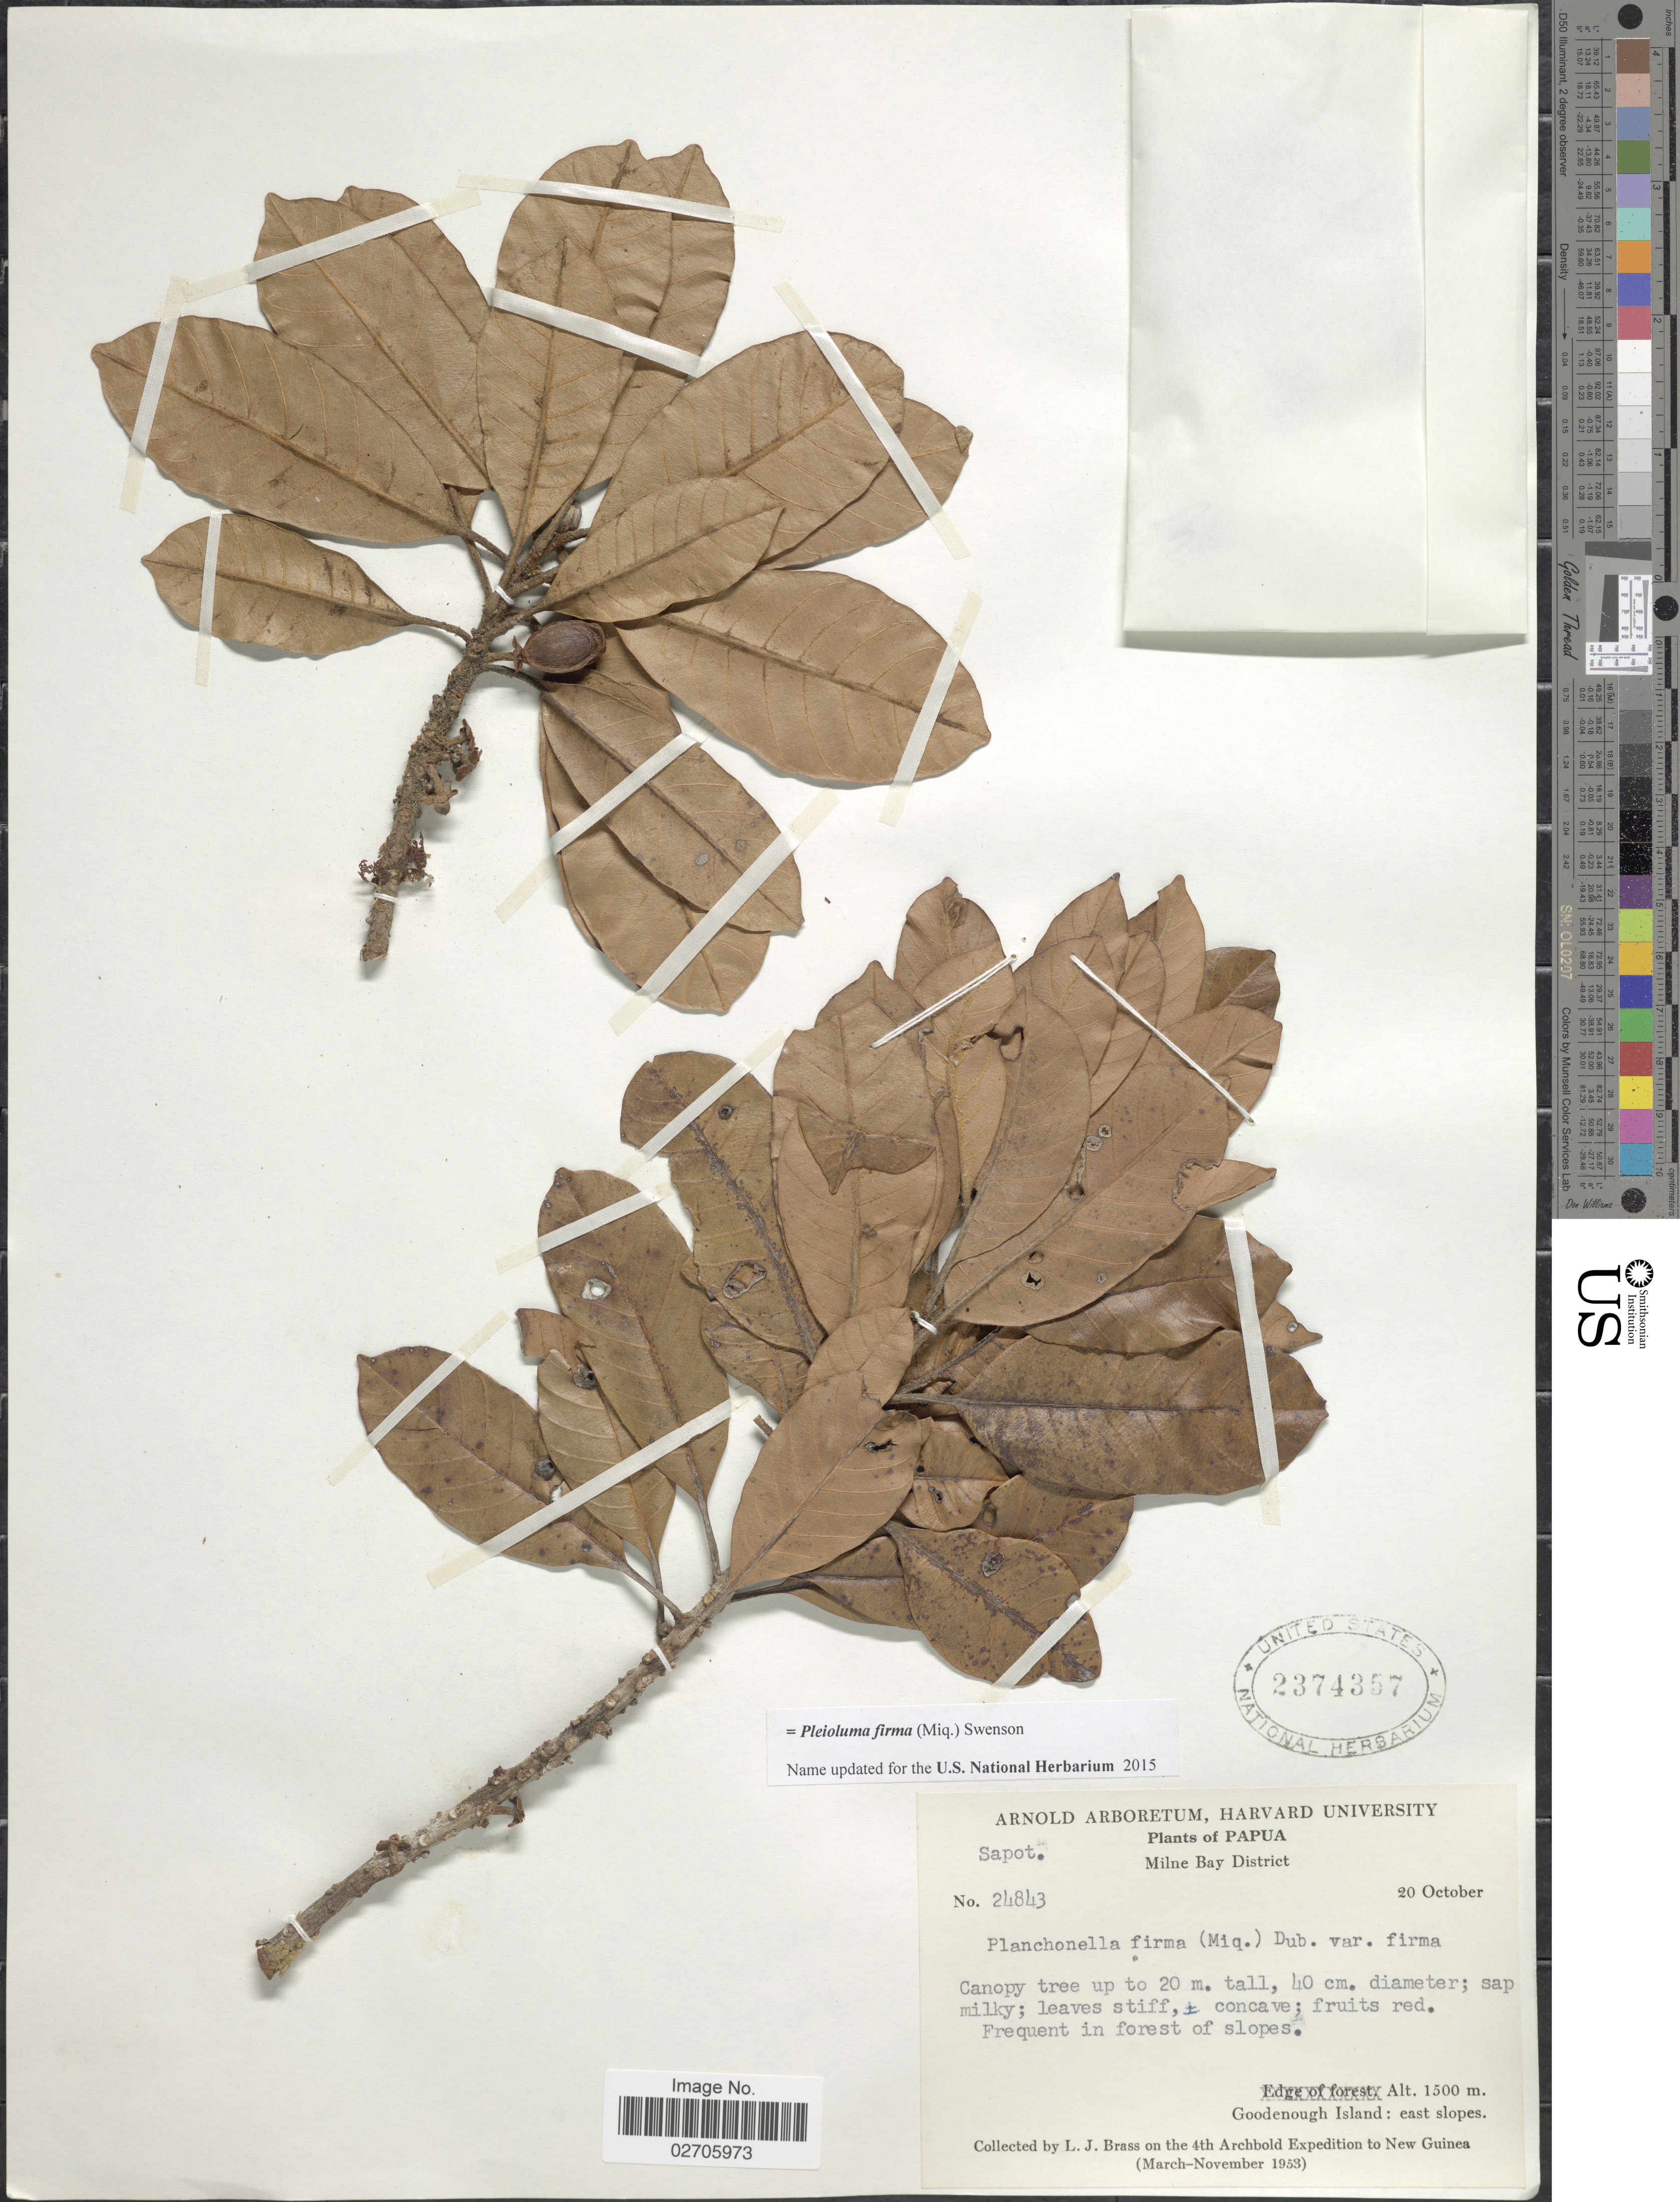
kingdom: Plantae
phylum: Tracheophyta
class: Magnoliopsida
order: Ericales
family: Sapotaceae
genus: Pleioluma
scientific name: Pleioluma firma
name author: (Miq.) Swenson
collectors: L. J. Brass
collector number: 24843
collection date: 1953-10-20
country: Papua New Guinea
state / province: Milne Bay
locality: Papua. Milne Bay District. Goodenough Island: east slopes. New Guinea.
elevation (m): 1500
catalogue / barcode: US 2374357